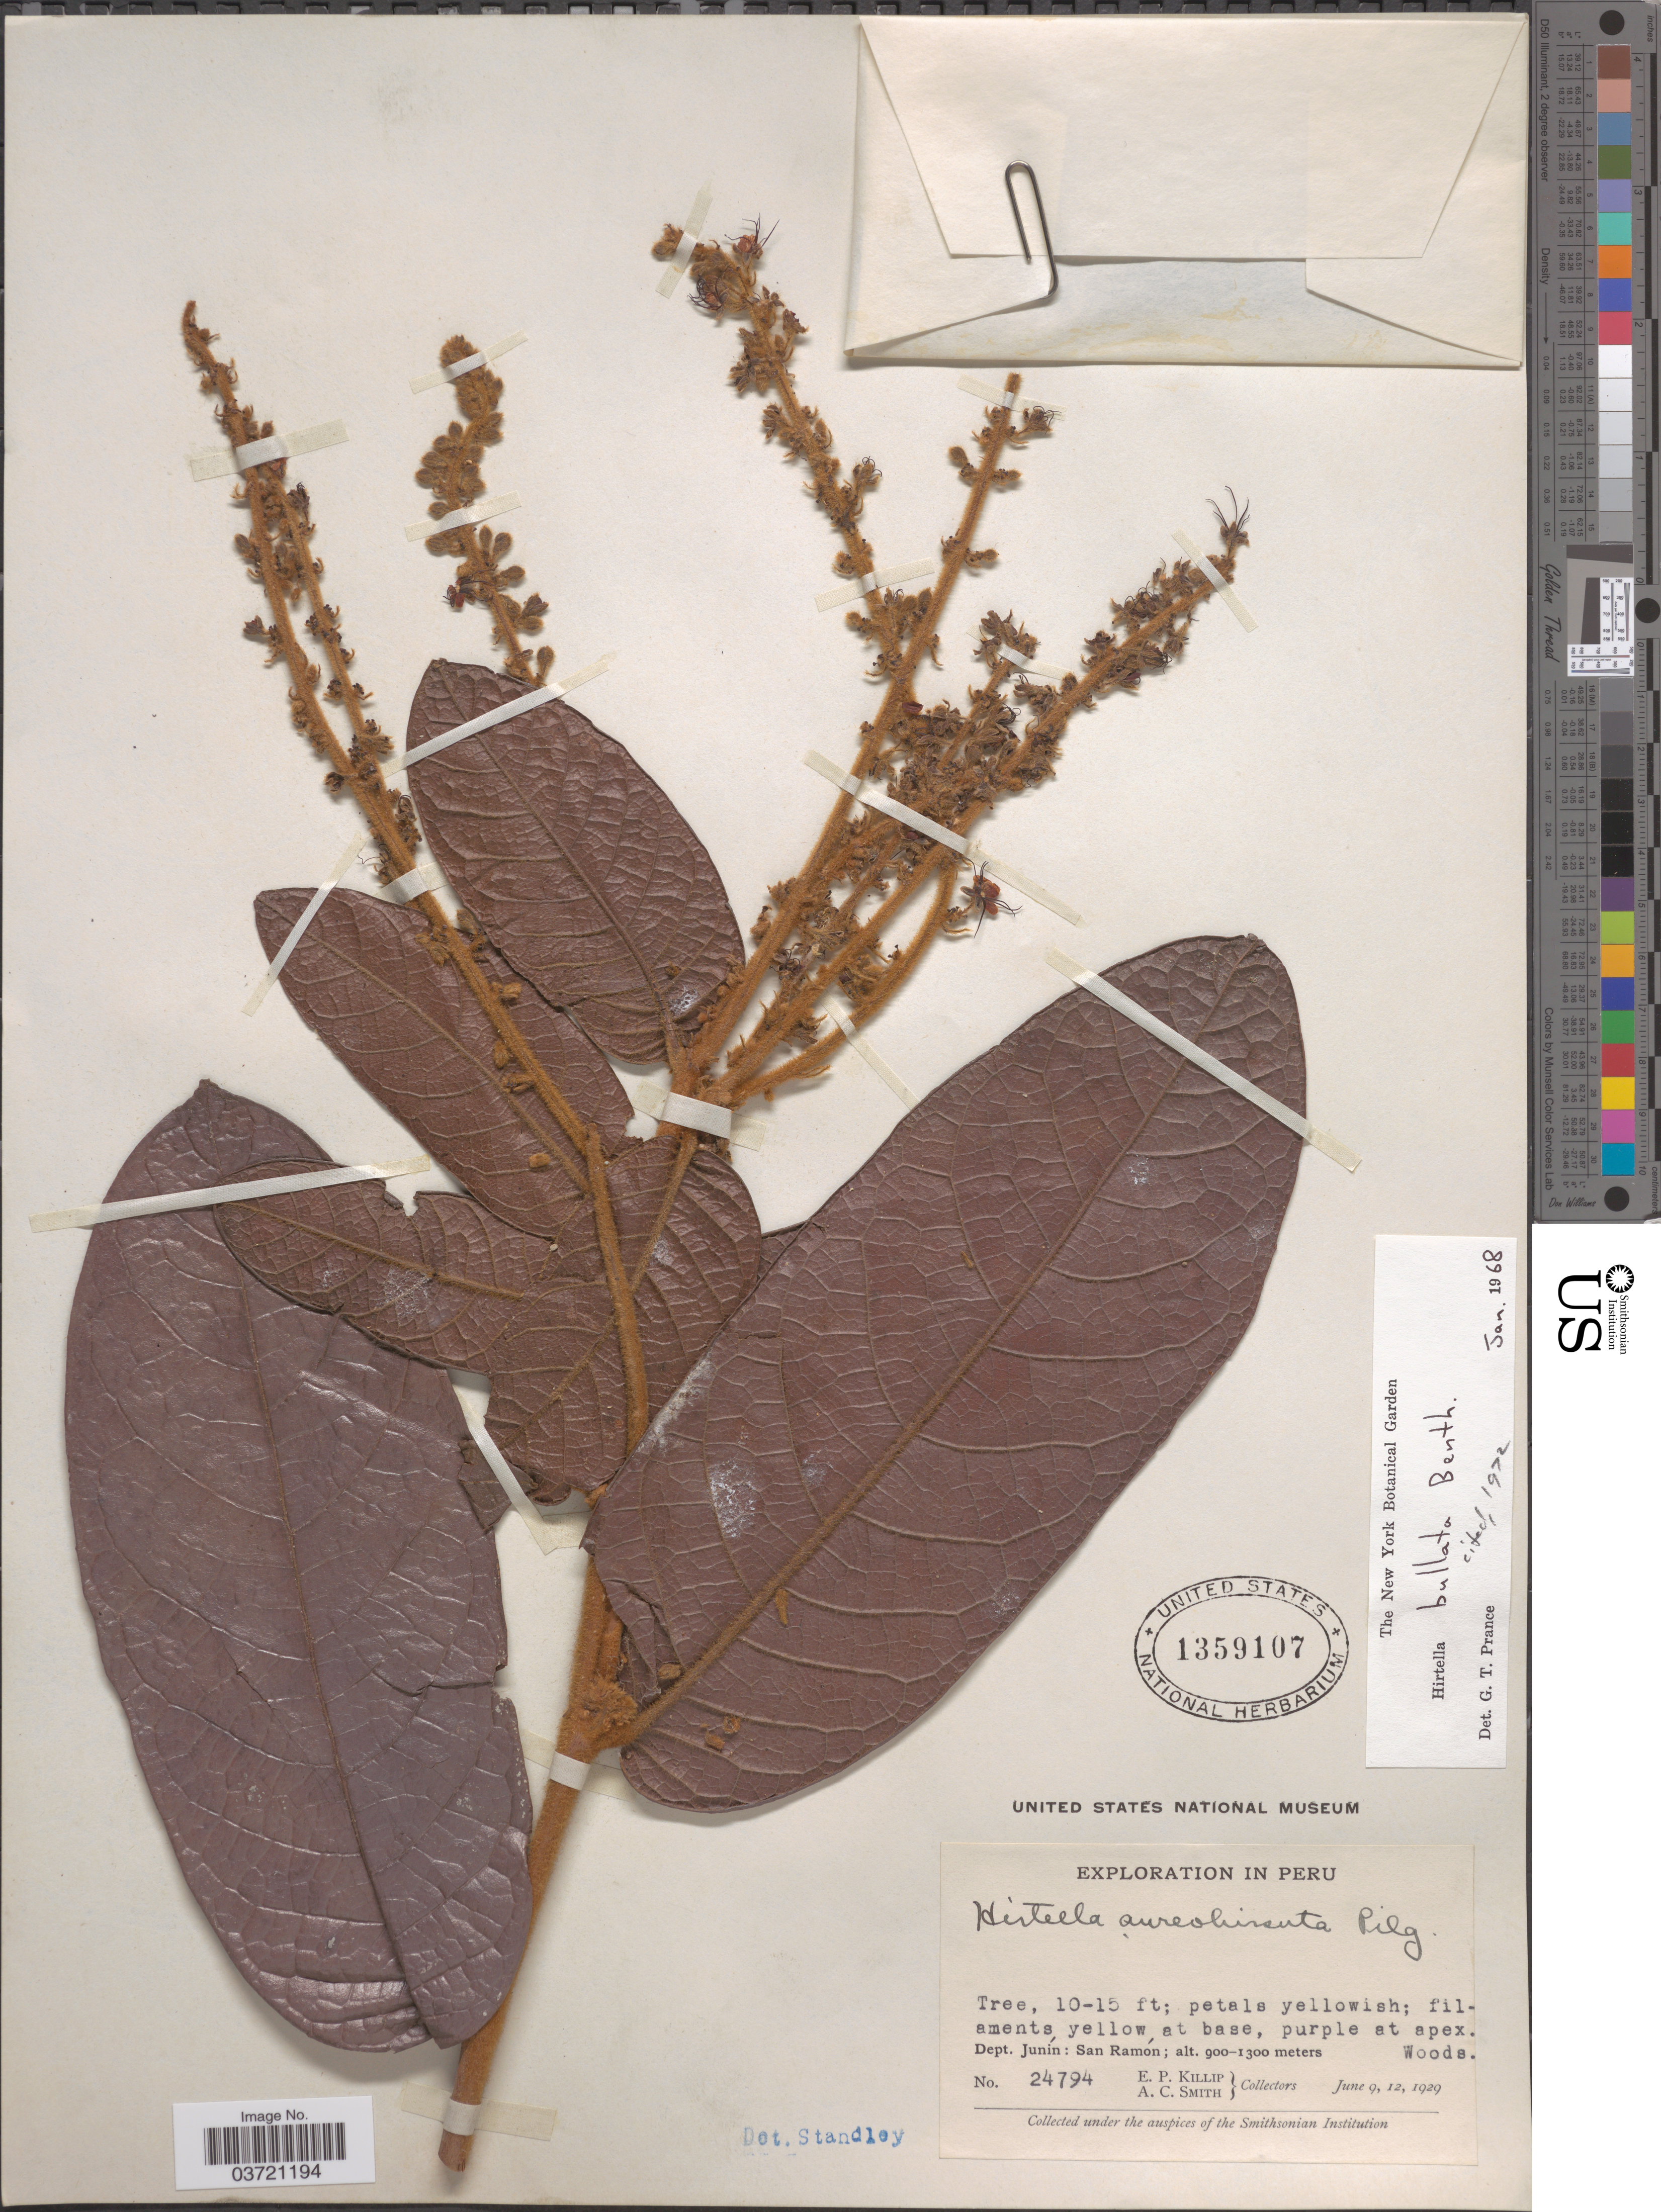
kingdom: Plantae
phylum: Tracheophyta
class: Magnoliopsida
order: Malpighiales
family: Chrysobalanaceae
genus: Hirtella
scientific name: Hirtella bullata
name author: Benth.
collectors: E. P. Killip & A. C. Smith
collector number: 24794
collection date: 1929-06-09/1929-06-12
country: Peru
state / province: Junín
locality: Dept. Junín: San Ramón.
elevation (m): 900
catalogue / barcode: US 1359107